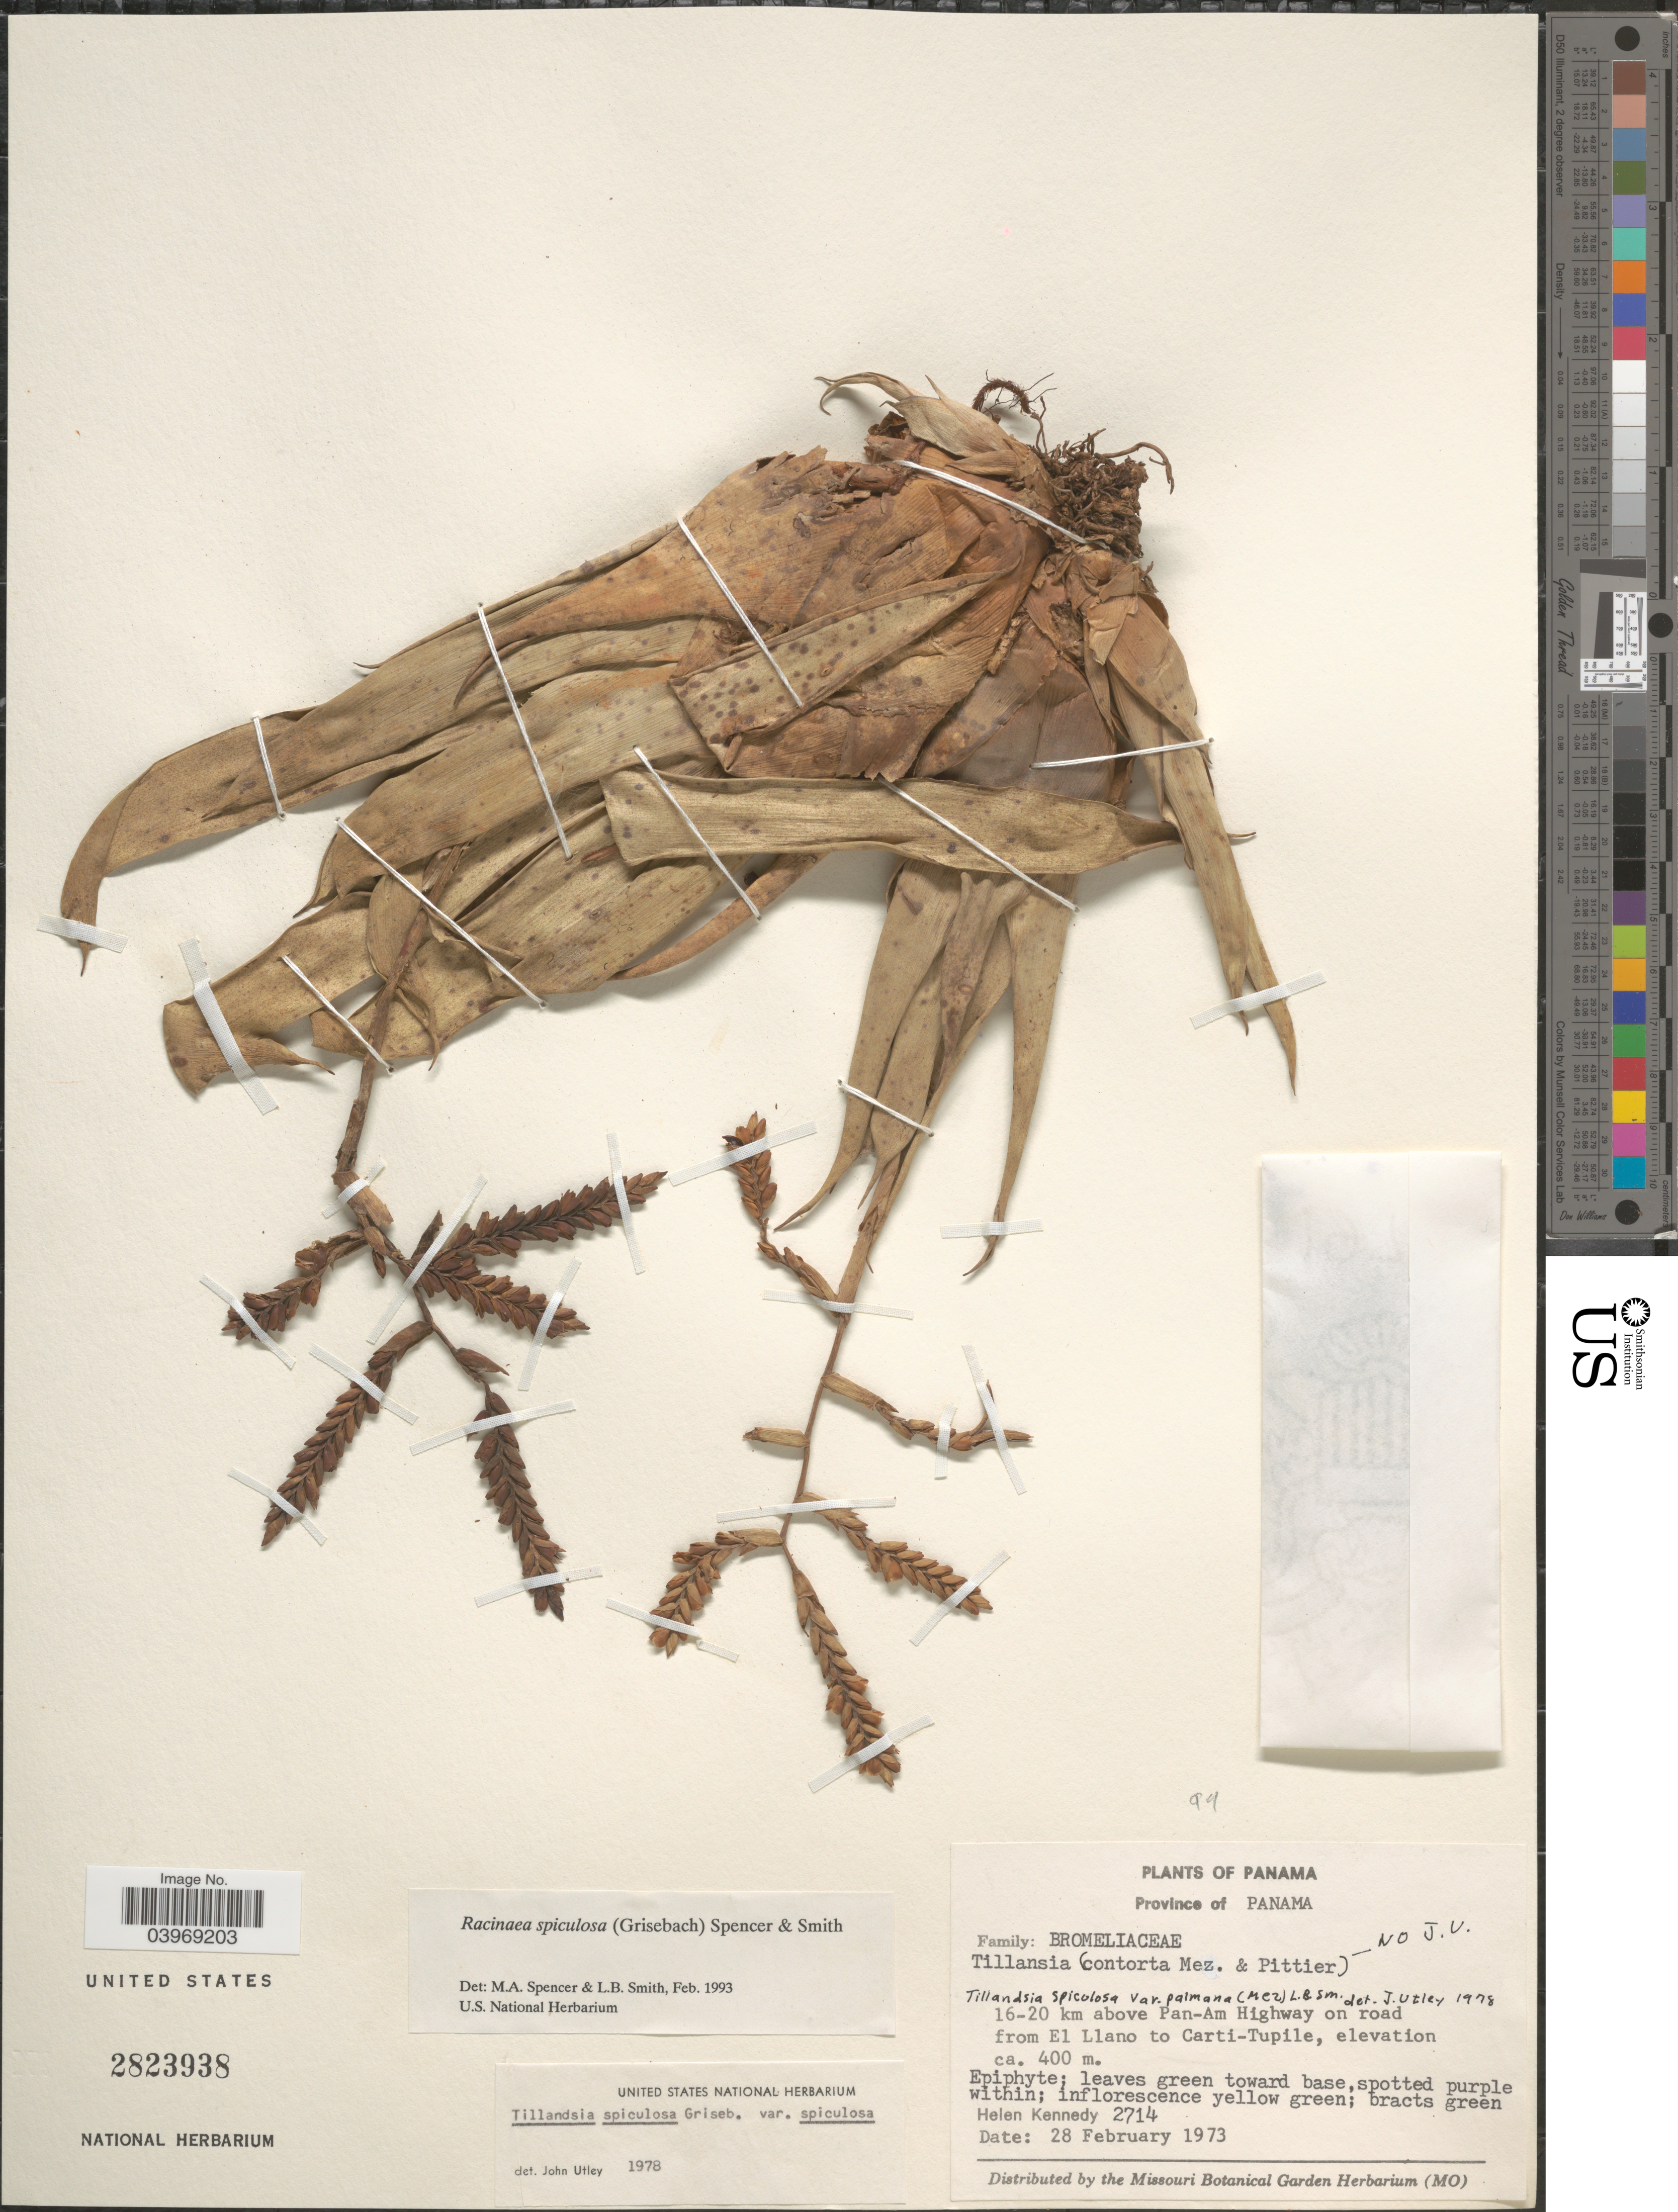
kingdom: Plantae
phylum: Tracheophyta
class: Liliopsida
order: Poales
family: Bromeliaceae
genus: Racinaea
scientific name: Racinaea spiculosa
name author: (Griseb.) M.A. Spencer & L.B. Sm.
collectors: H. Kennedy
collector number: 2714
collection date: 1973-02-28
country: Panama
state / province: Panamá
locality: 16-20 km above Pan-Am Highway on road from El Llano to Carti-Tupile.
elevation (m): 400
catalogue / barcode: US 2823938